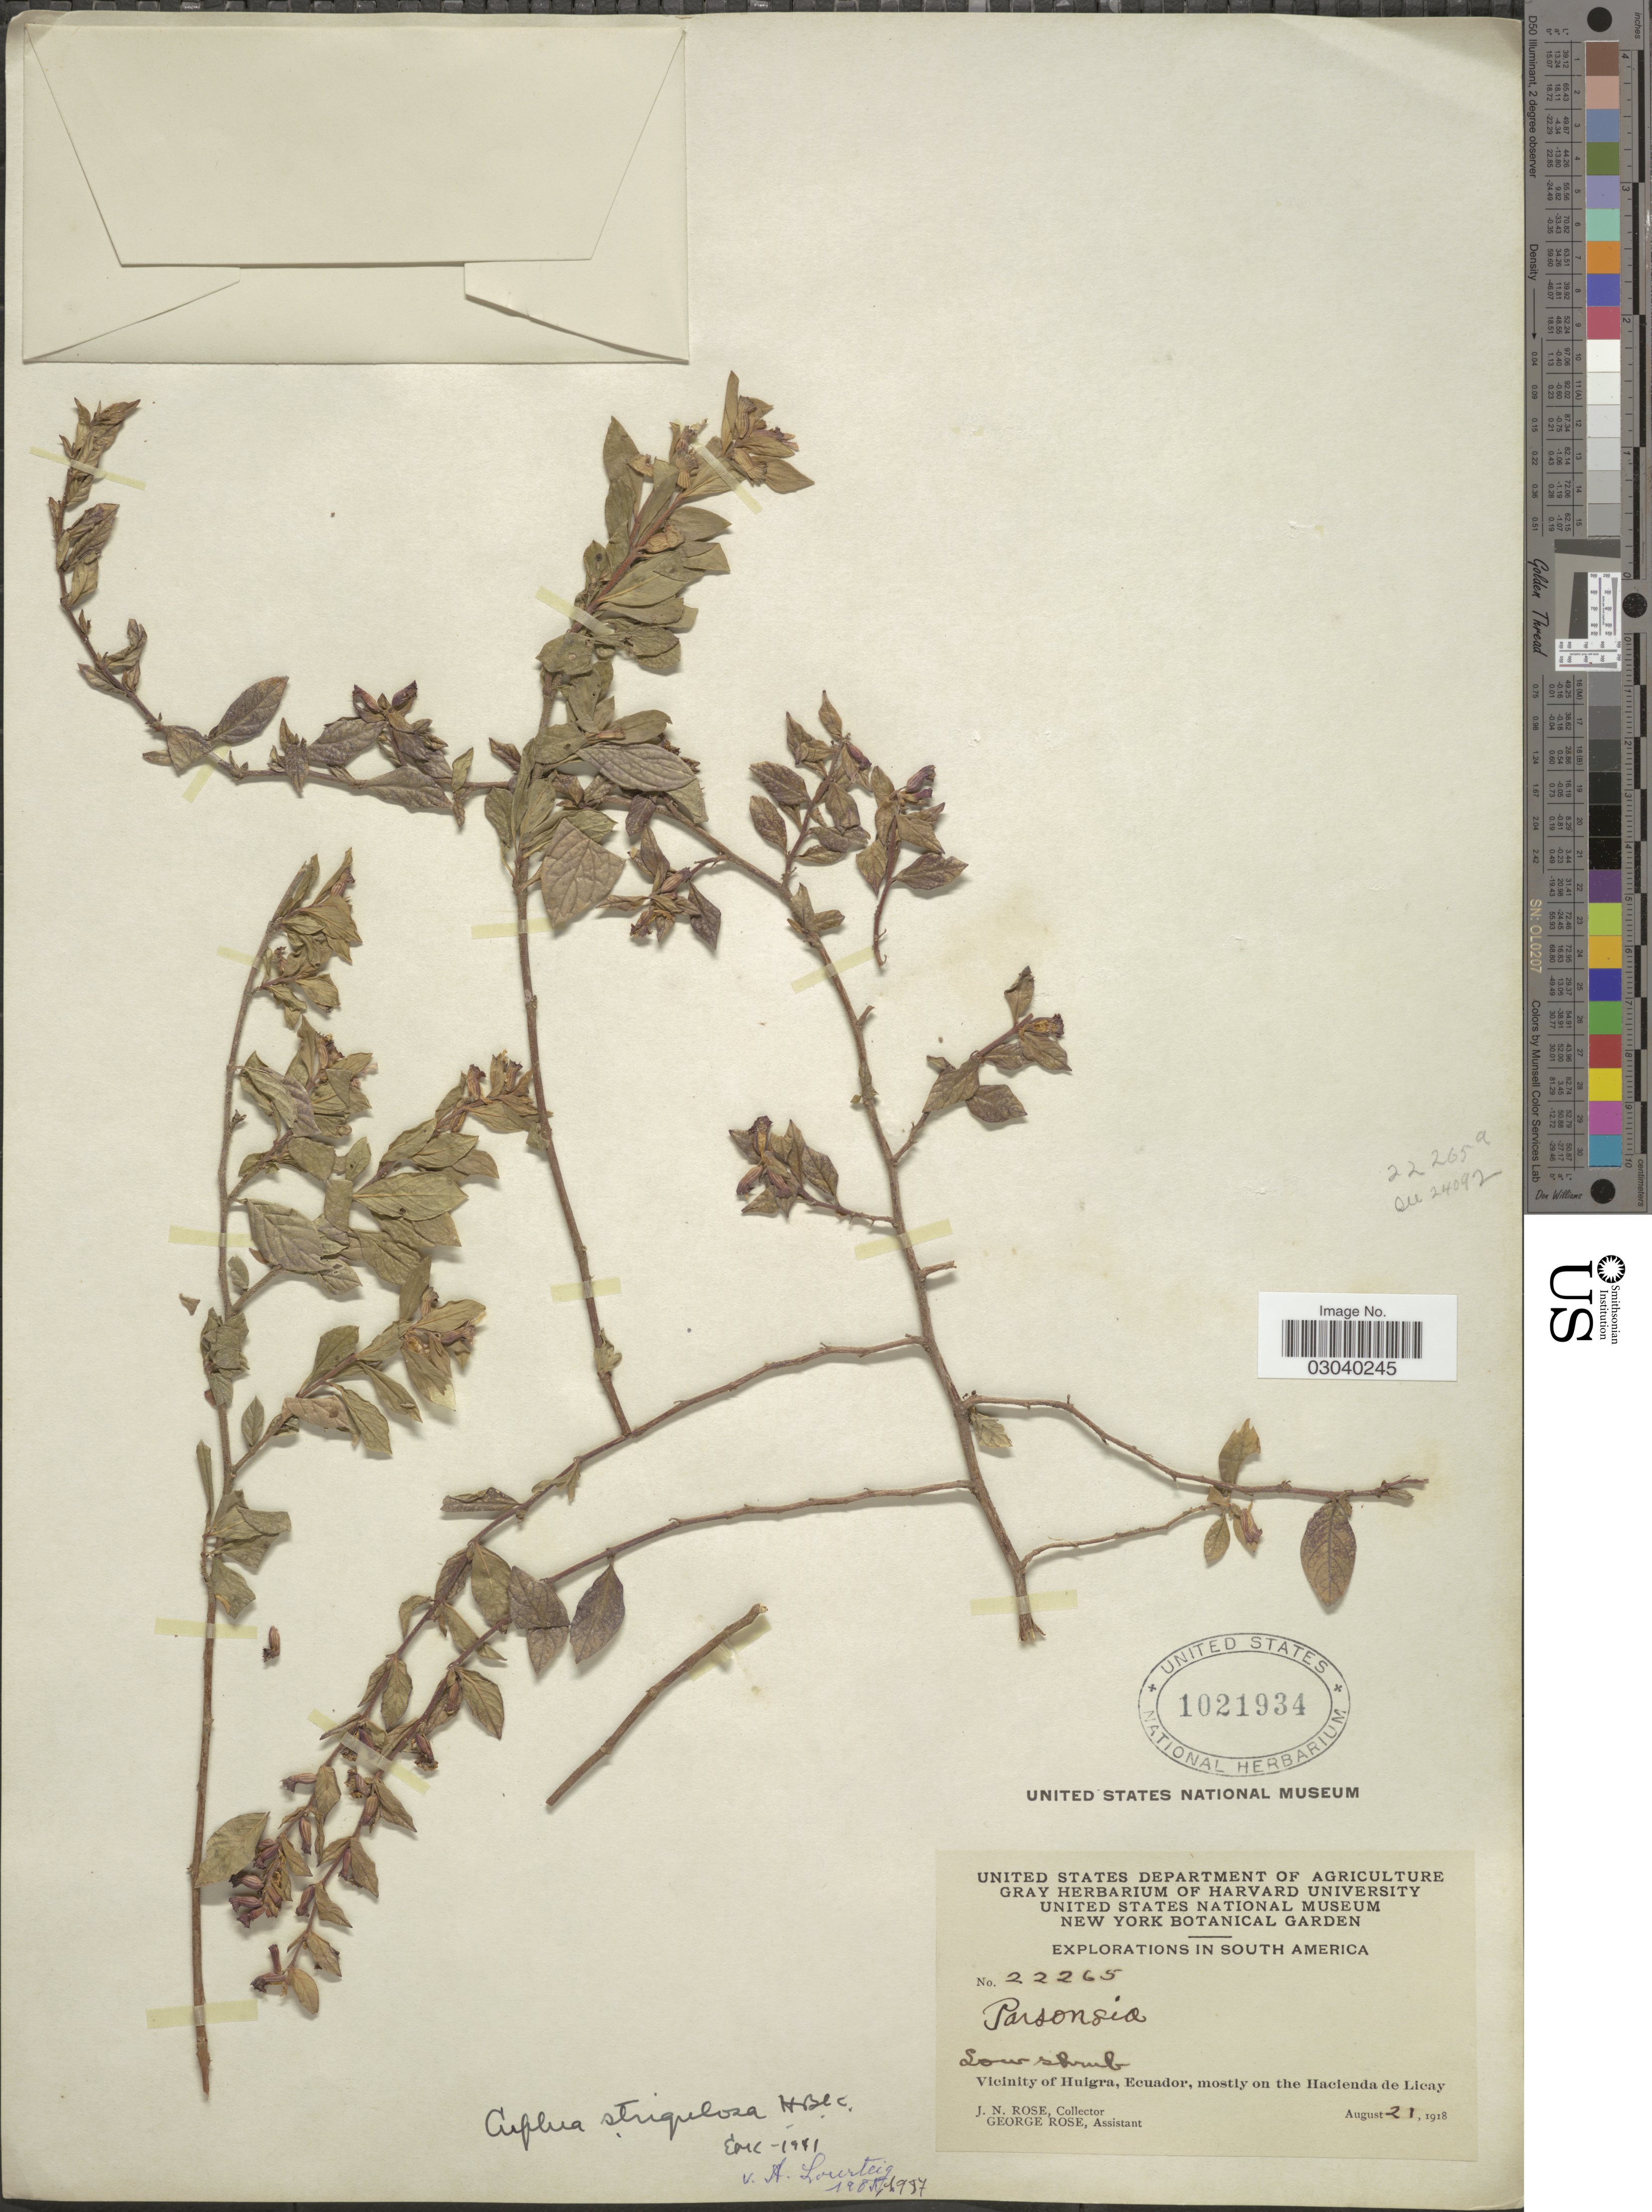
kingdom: Plantae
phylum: Tracheophyta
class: Magnoliopsida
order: Myrtales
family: Lythraceae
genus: Cuphea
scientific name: Cuphea strigulosa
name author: Kunth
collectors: J. N. Rose & G. Rose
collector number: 22265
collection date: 1918-08-21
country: Ecuador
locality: Vicinity of Huigra, Ecuador, mostly on the Hacienda de Licay.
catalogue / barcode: US 1021934